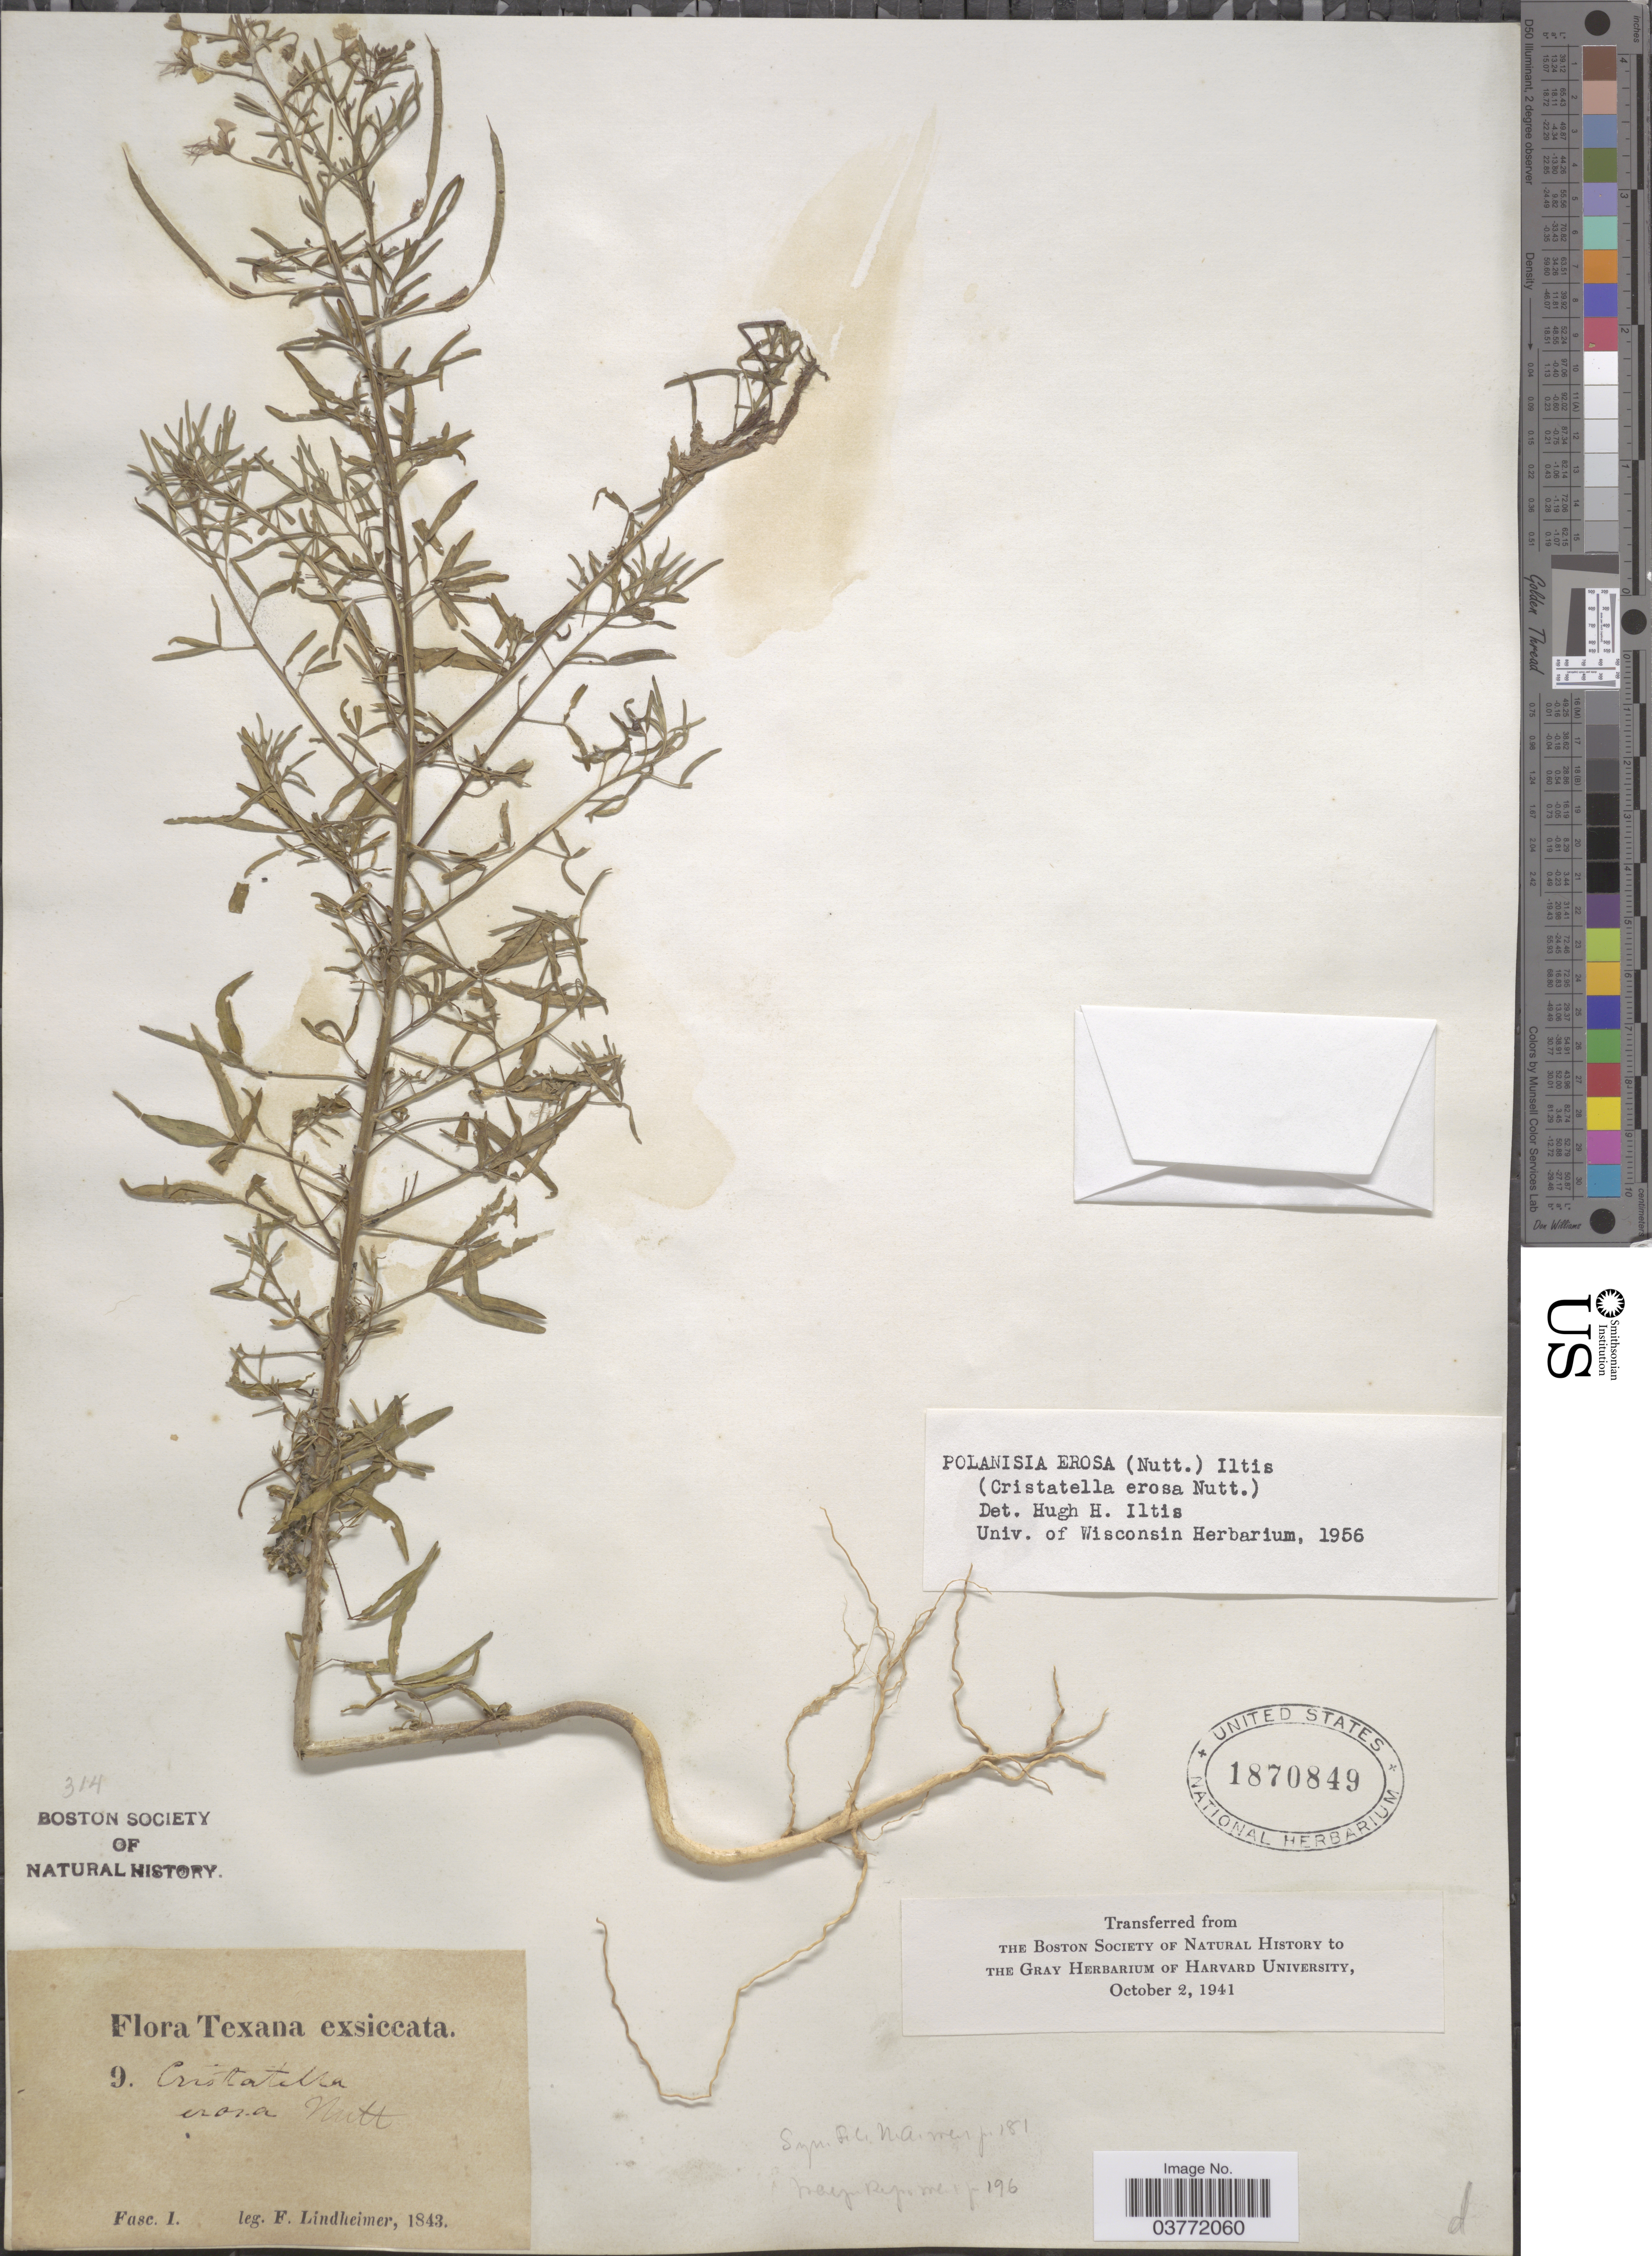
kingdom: Plantae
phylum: Tracheophyta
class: Magnoliopsida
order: Brassicales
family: Cleomaceae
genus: Polanisia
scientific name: Polanisia erosa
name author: (Nutt.) Iltis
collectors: F. Lindheimer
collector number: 9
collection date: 1843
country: United States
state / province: Texas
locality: Fasc. 1 [unsure placement]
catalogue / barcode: US 1870849